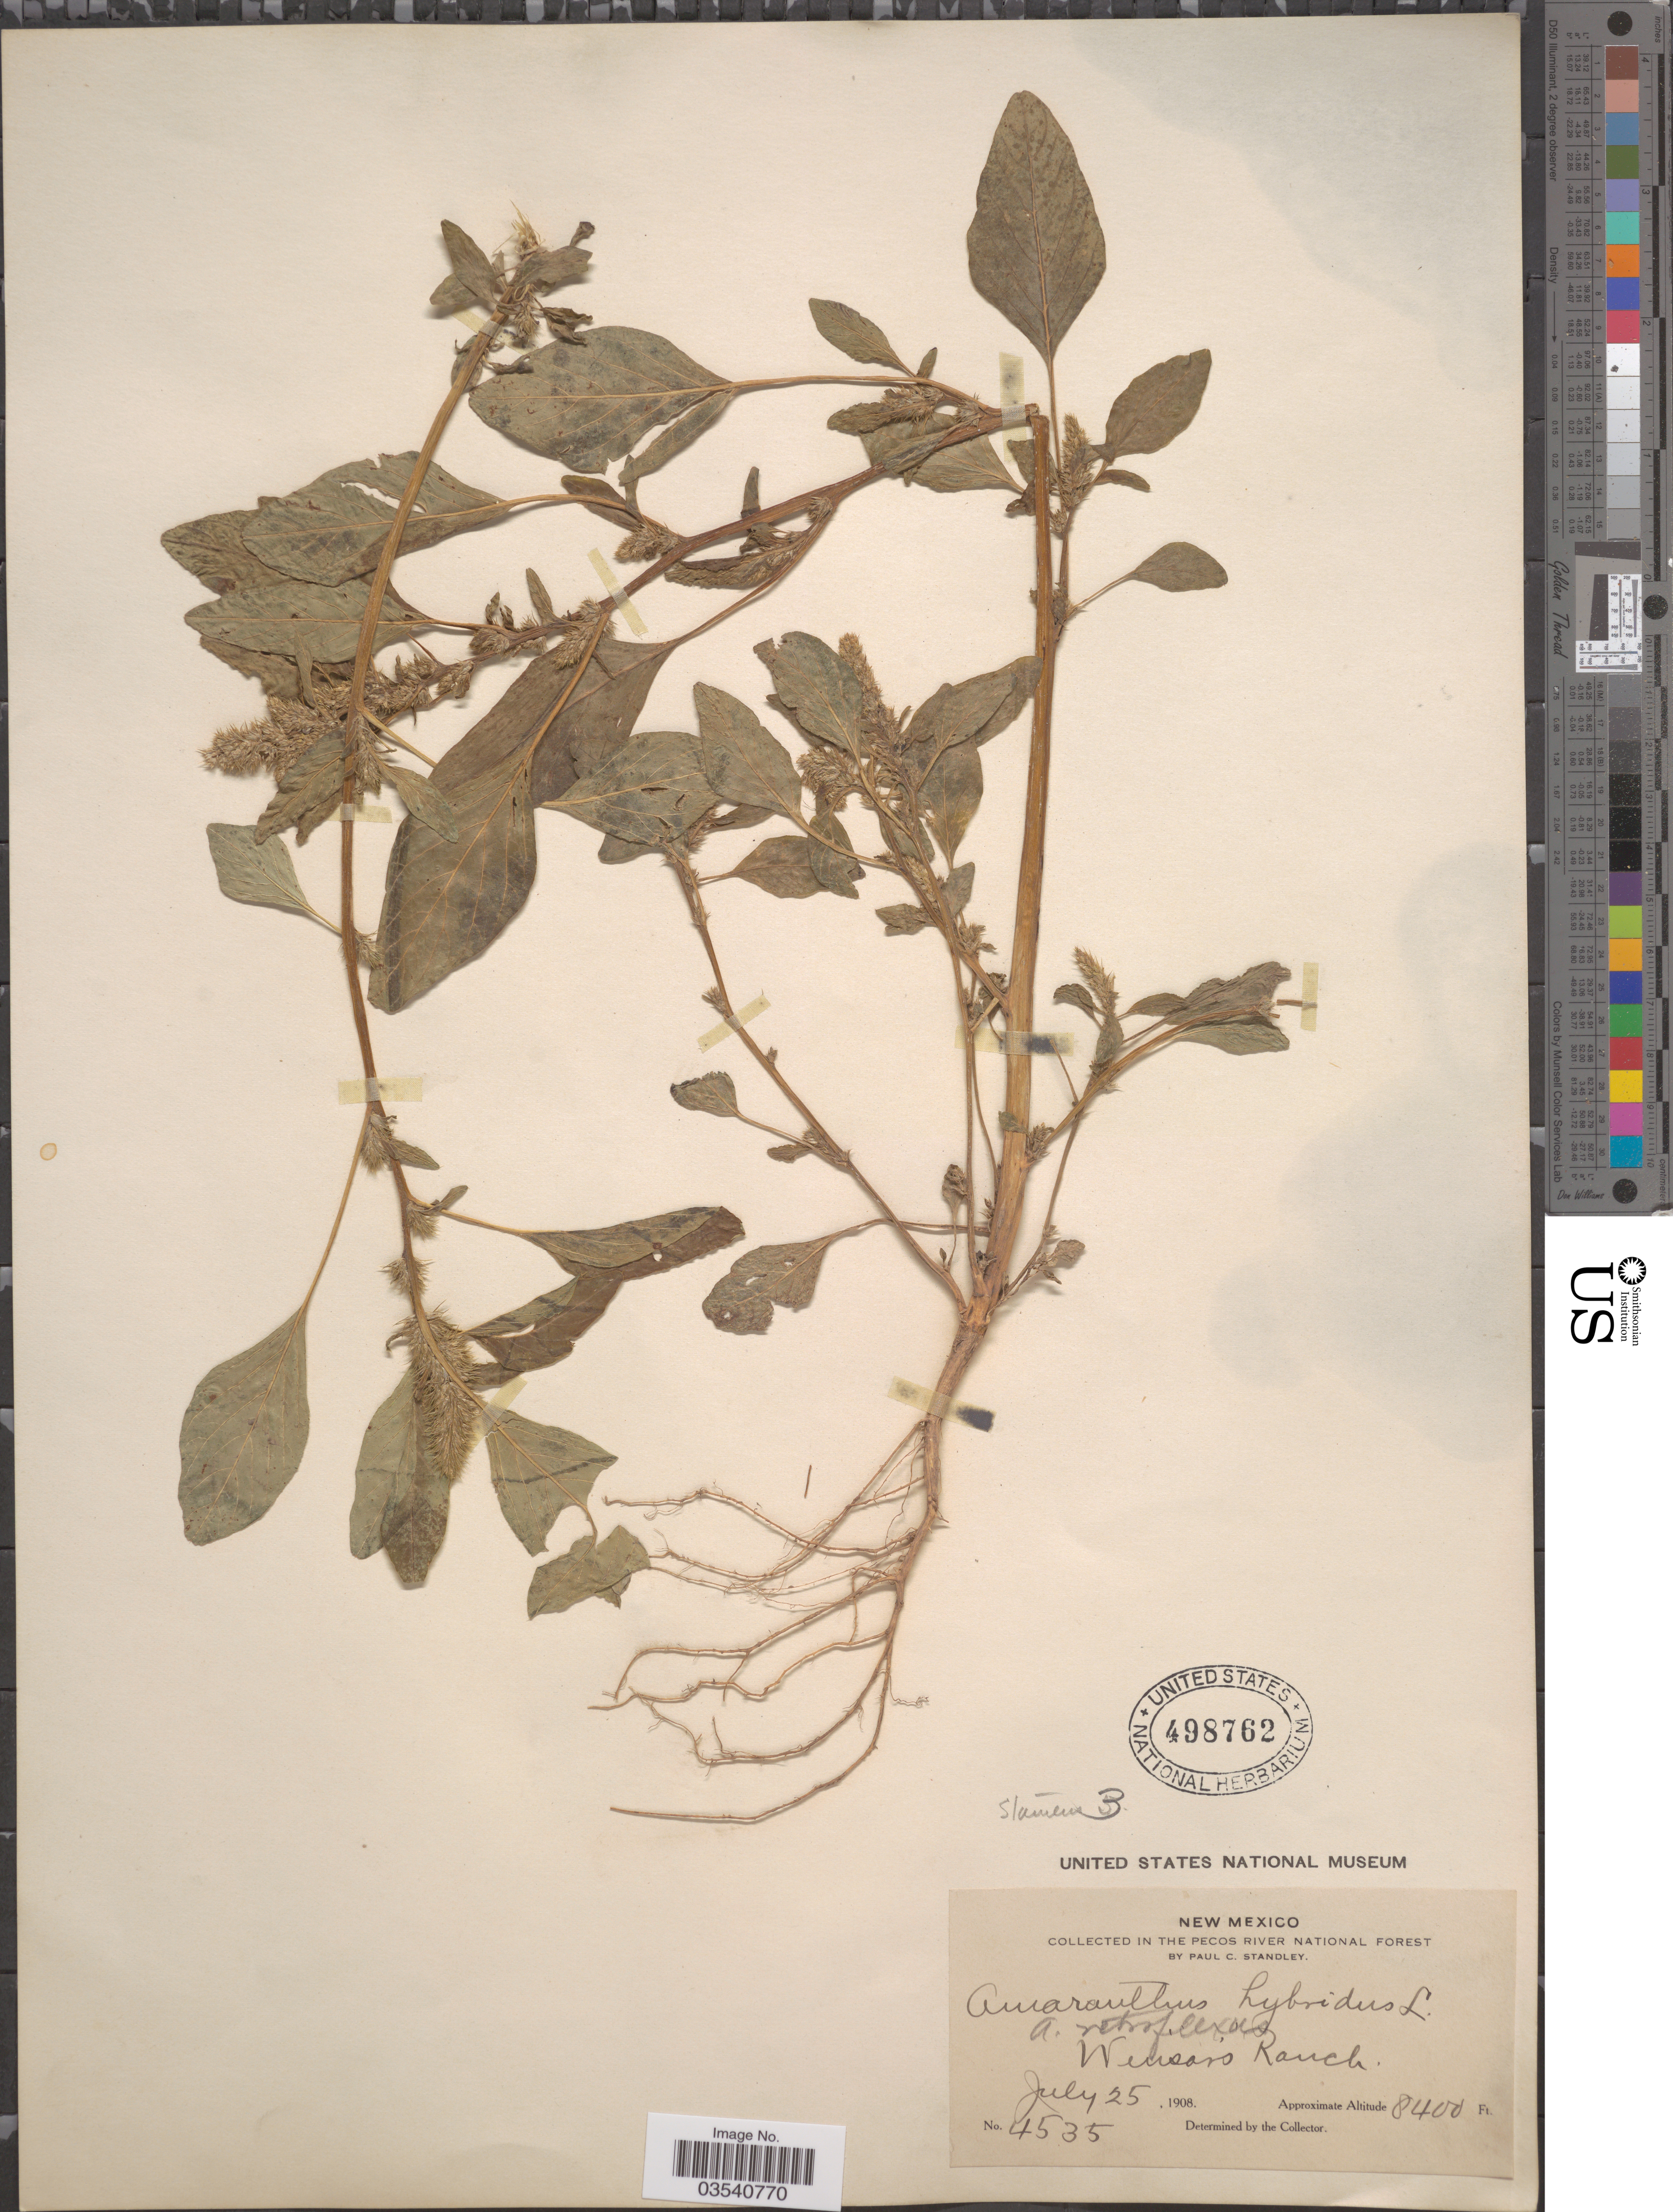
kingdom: Plantae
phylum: Tracheophyta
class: Magnoliopsida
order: Caryophyllales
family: Amaranthaceae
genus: Amaranthus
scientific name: Amaranthus powellii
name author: S. Watson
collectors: P. C. Standley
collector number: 4535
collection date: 1908-07-25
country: United States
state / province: New Mexico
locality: In the Pecos National Forest. Winsor's Ranch.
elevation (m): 2560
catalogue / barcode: US 498762